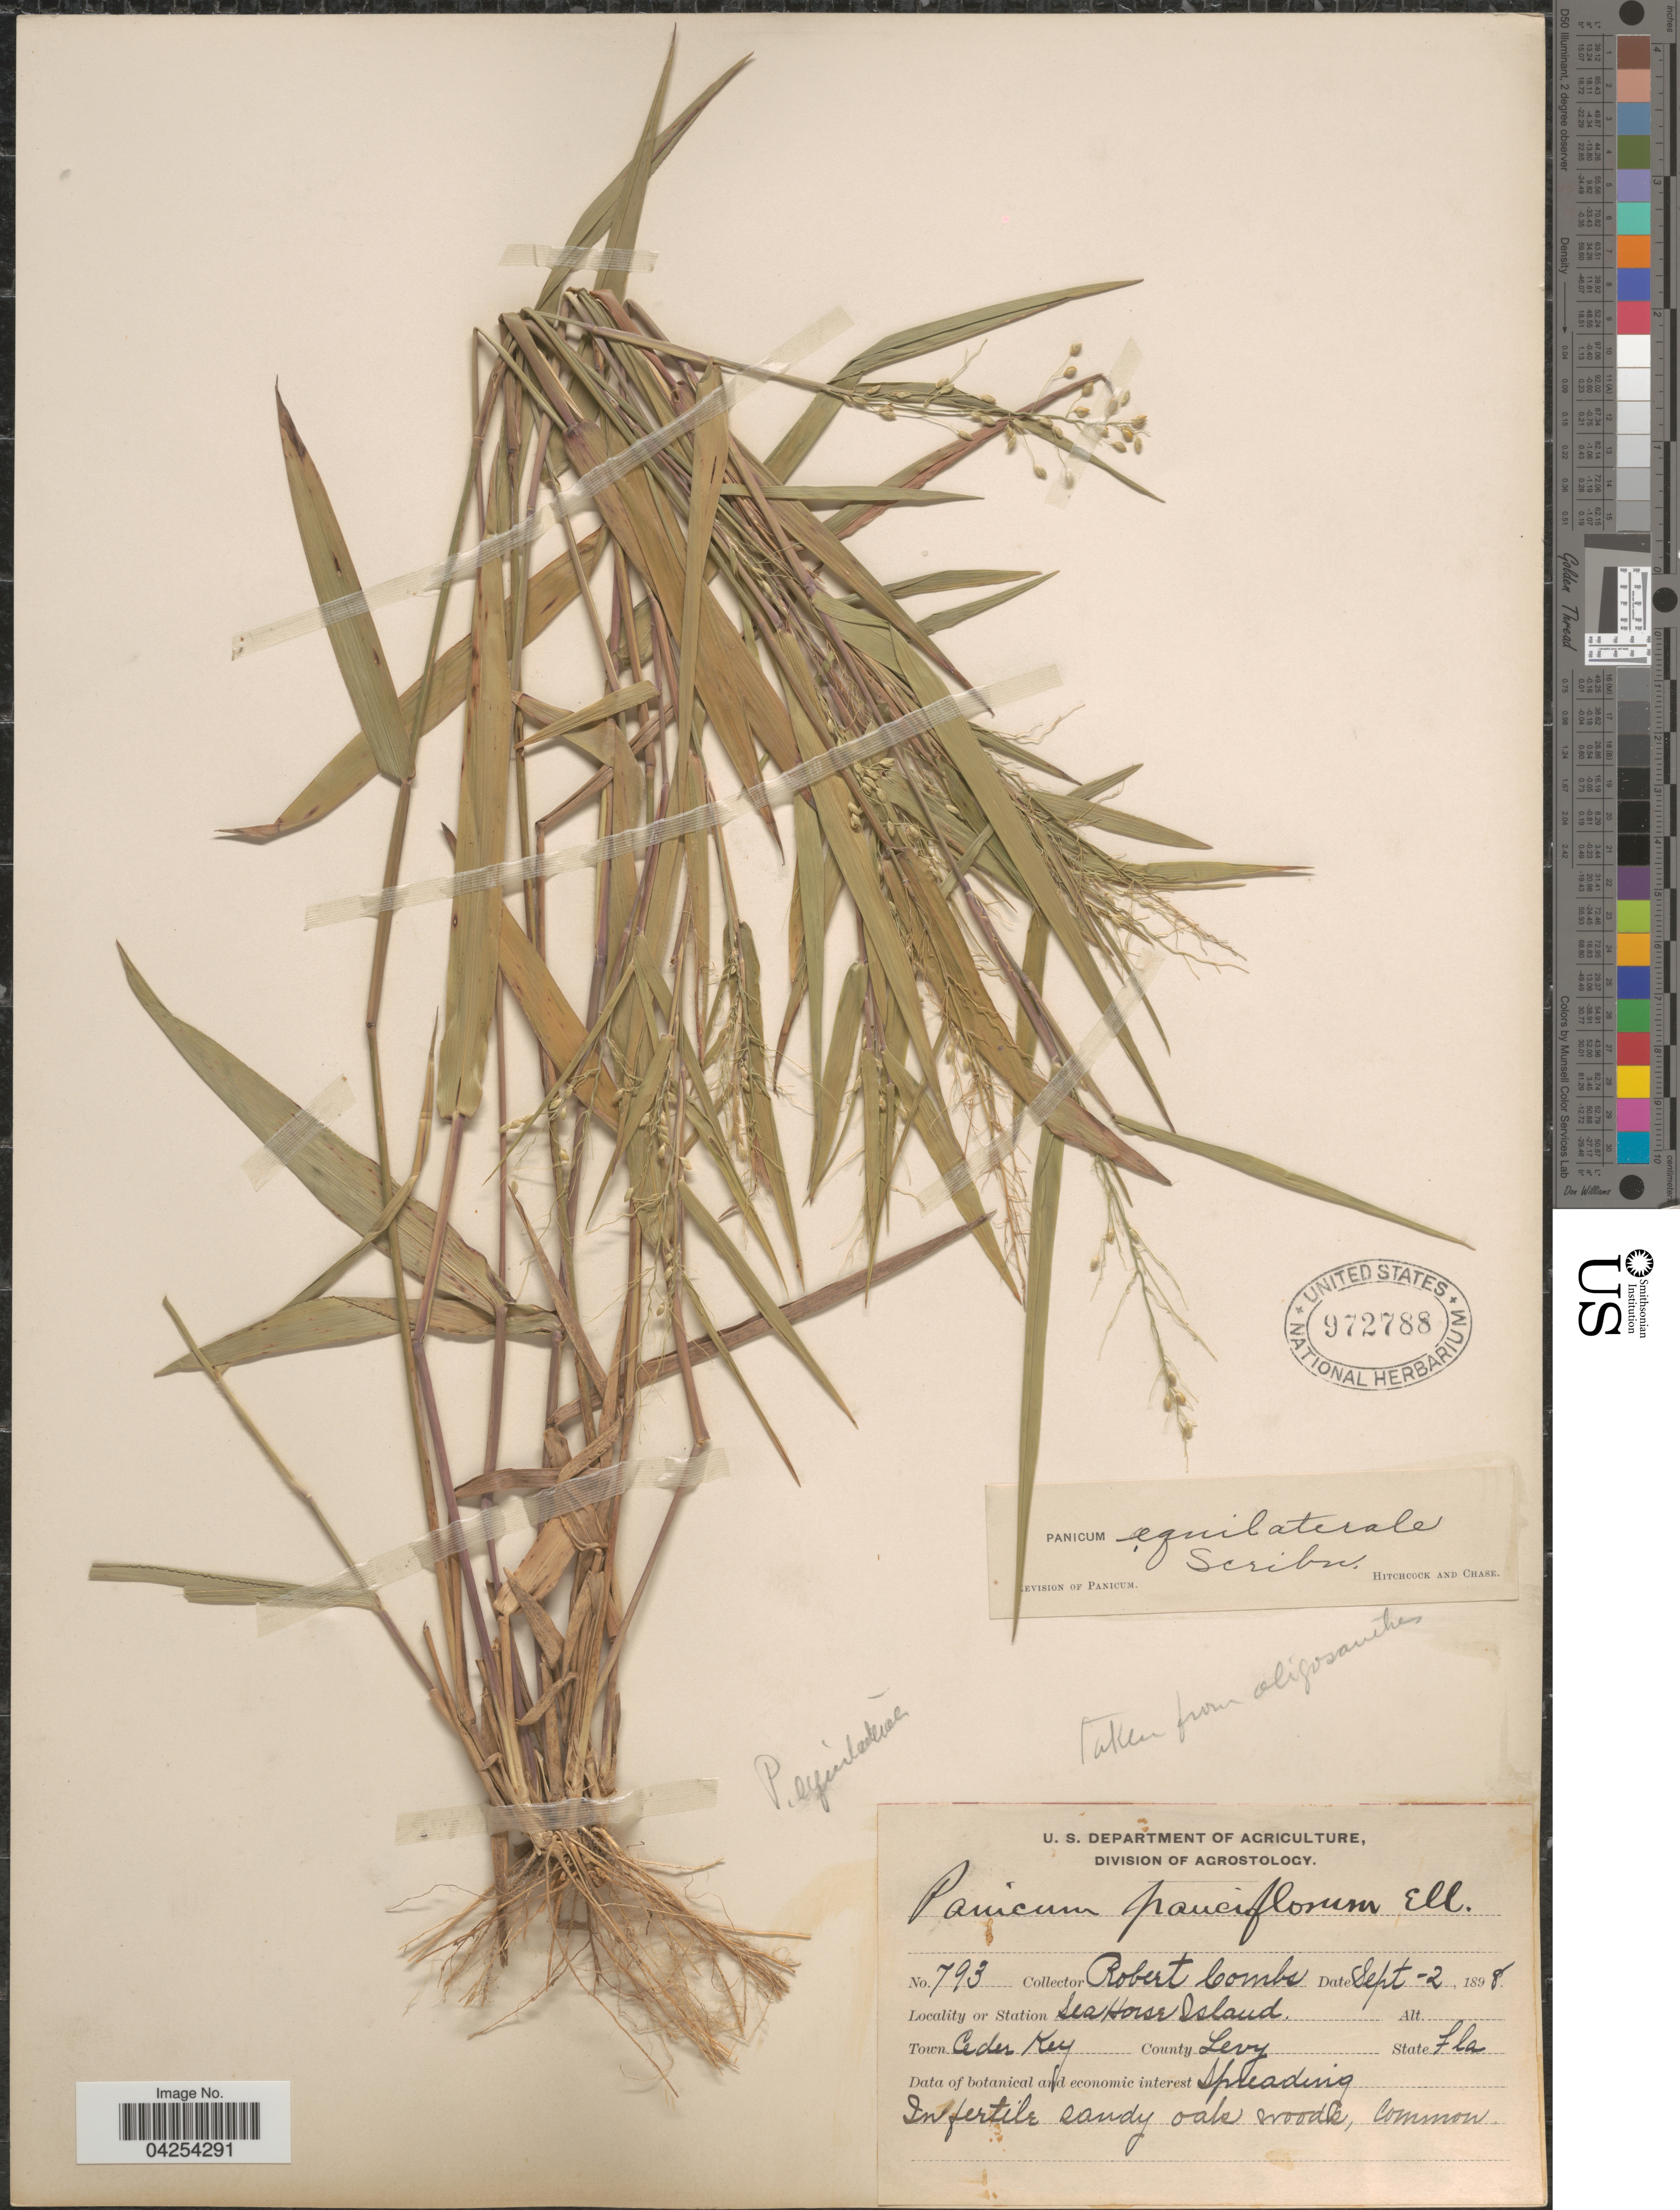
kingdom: Plantae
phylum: Tracheophyta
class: Liliopsida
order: Poales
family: Poaceae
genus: Dichanthelium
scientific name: Dichanthelium commutatum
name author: (Schult.) Gould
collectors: R. Combs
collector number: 793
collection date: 1898-09-02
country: United States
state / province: Florida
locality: Sea Horse Island. Town Ceder Key. County Levy.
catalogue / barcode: US 972788